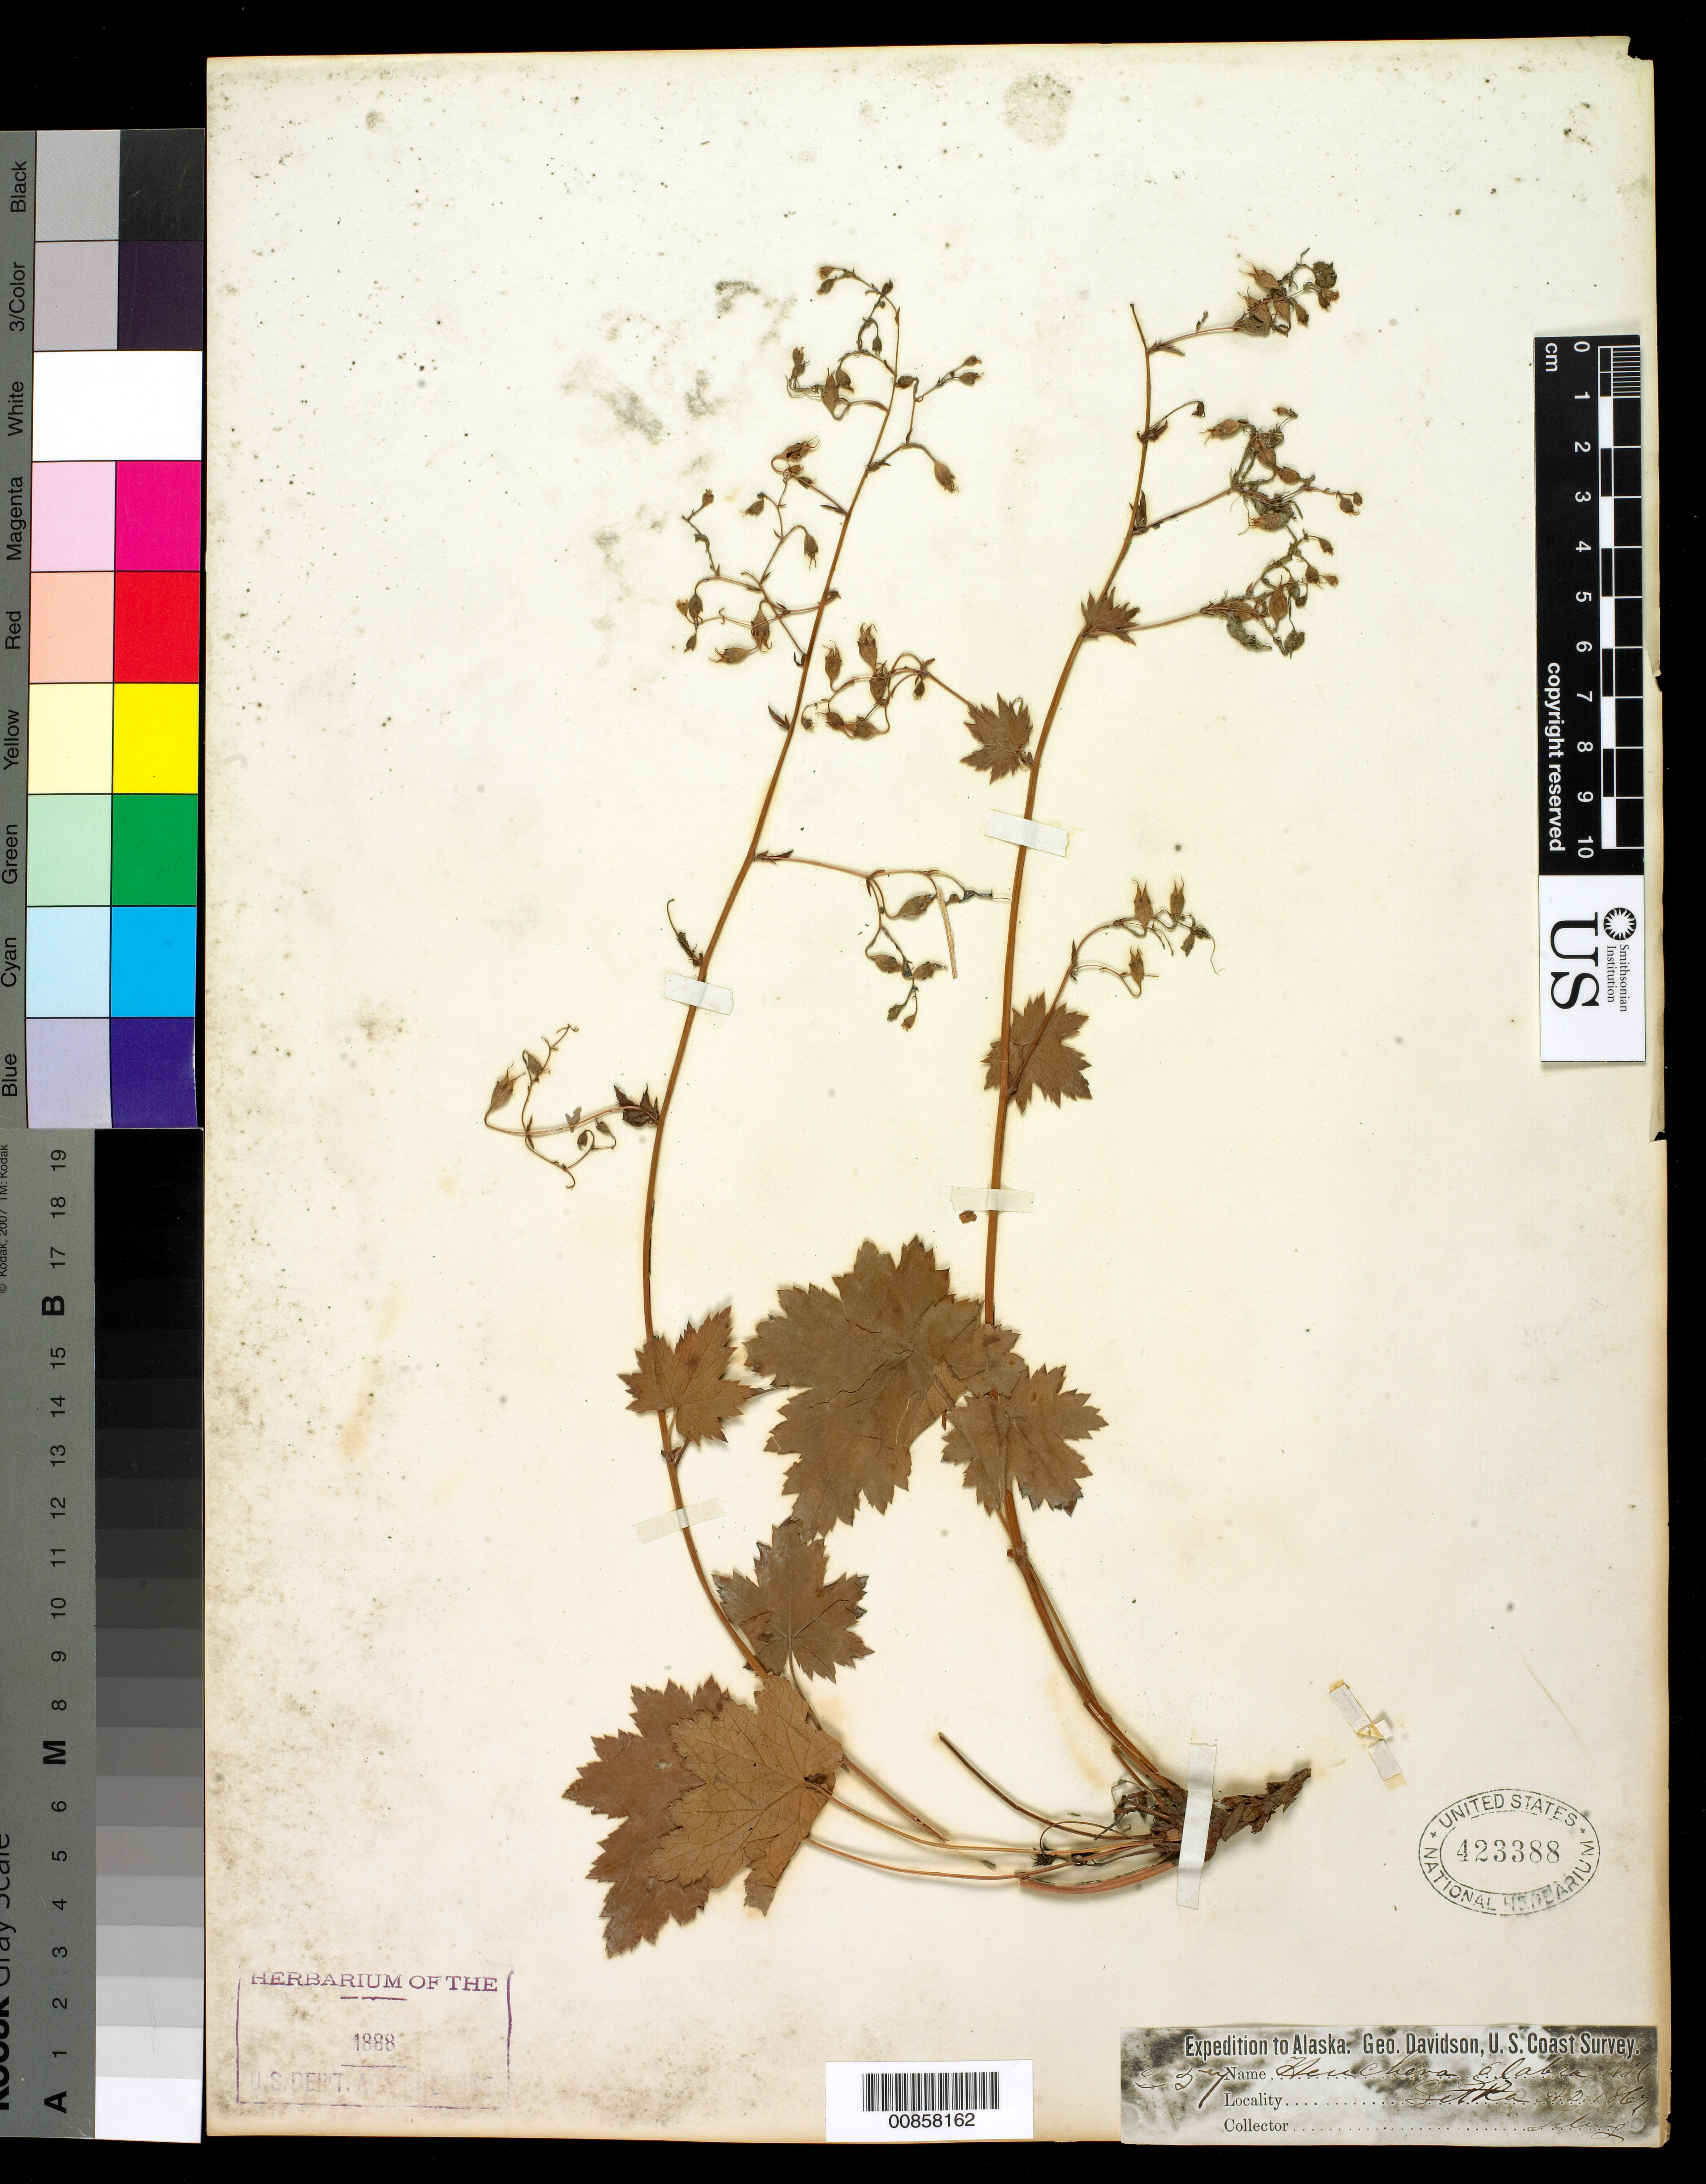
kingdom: Plantae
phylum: Tracheophyta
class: Magnoliopsida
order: Saxifragales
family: Saxifragaceae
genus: Heuchera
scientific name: Heuchera glabra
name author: Willd. ex Roem. & Schult.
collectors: V. Zeleny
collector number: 257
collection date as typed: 1869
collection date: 1869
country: United States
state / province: Alaska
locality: Sitka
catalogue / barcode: US 423388